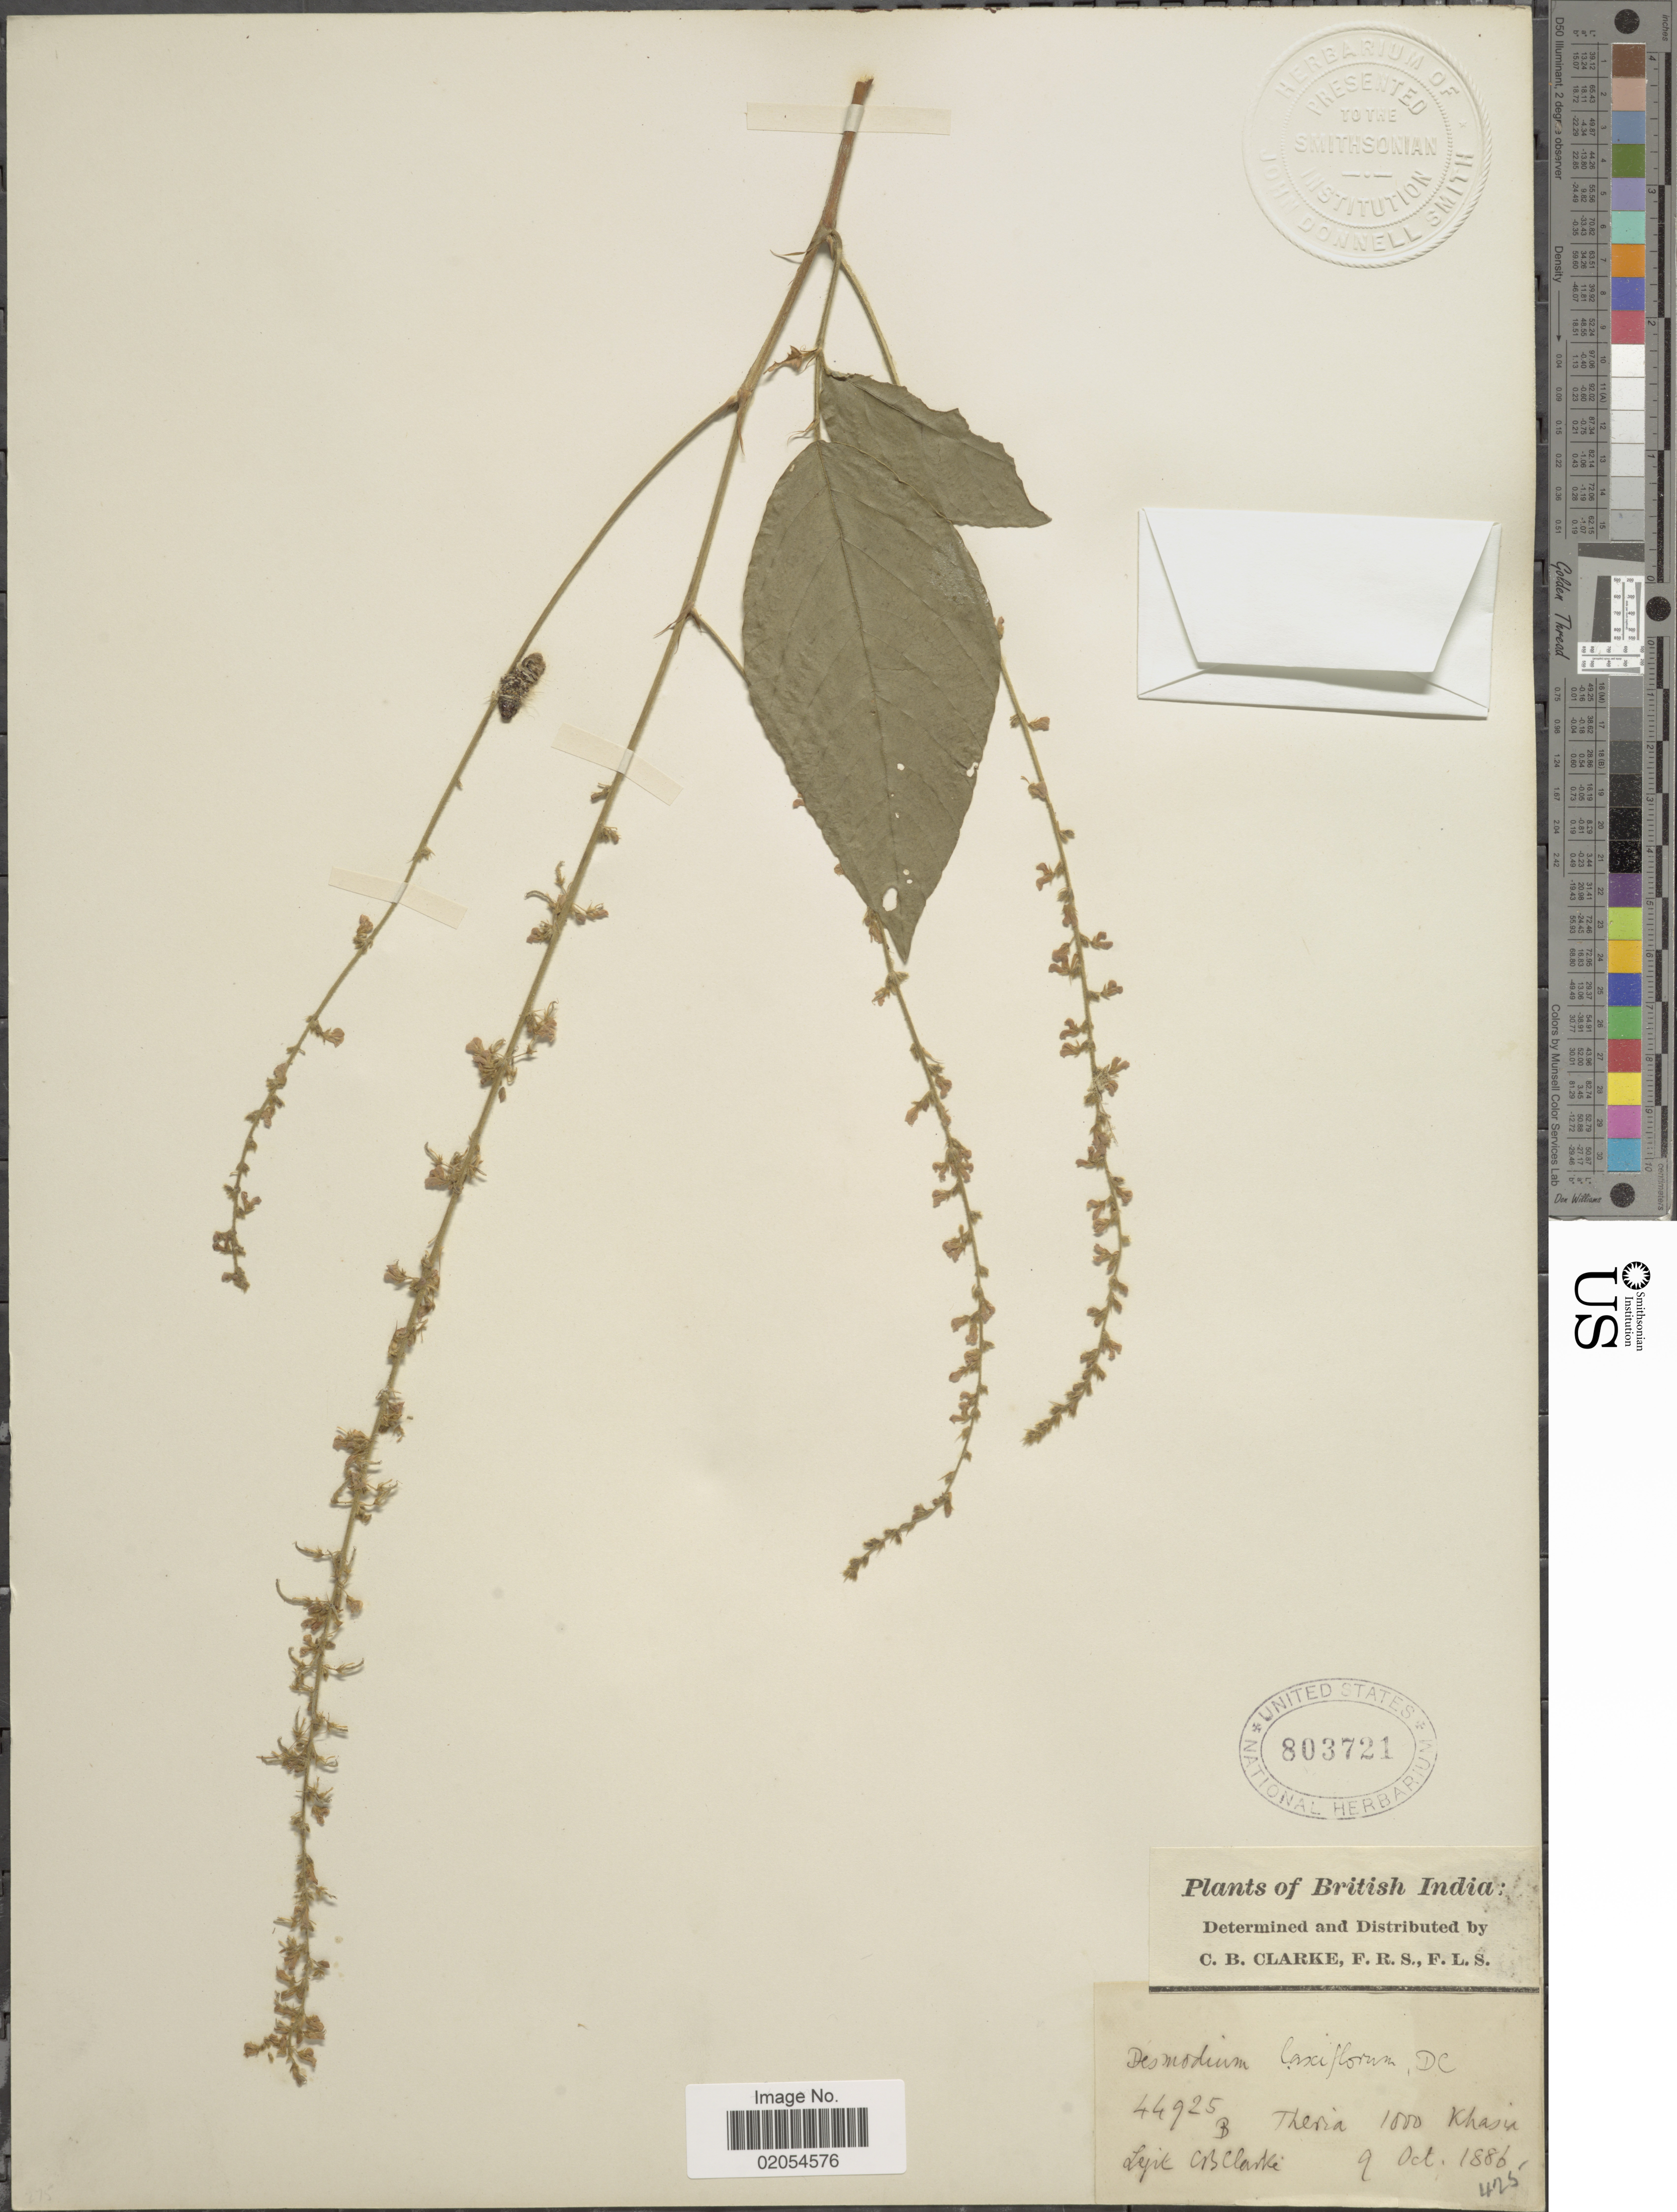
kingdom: Plantae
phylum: Tracheophyta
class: Magnoliopsida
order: Fabales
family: Fabaceae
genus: Sohmaea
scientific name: Sohmaea laxiflora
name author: (DC.) H. Ohashi & K. Ohashi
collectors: C. B. Clarke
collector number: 44925B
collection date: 1886-10-09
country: India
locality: British India. Theria. Khasia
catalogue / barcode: US 803721